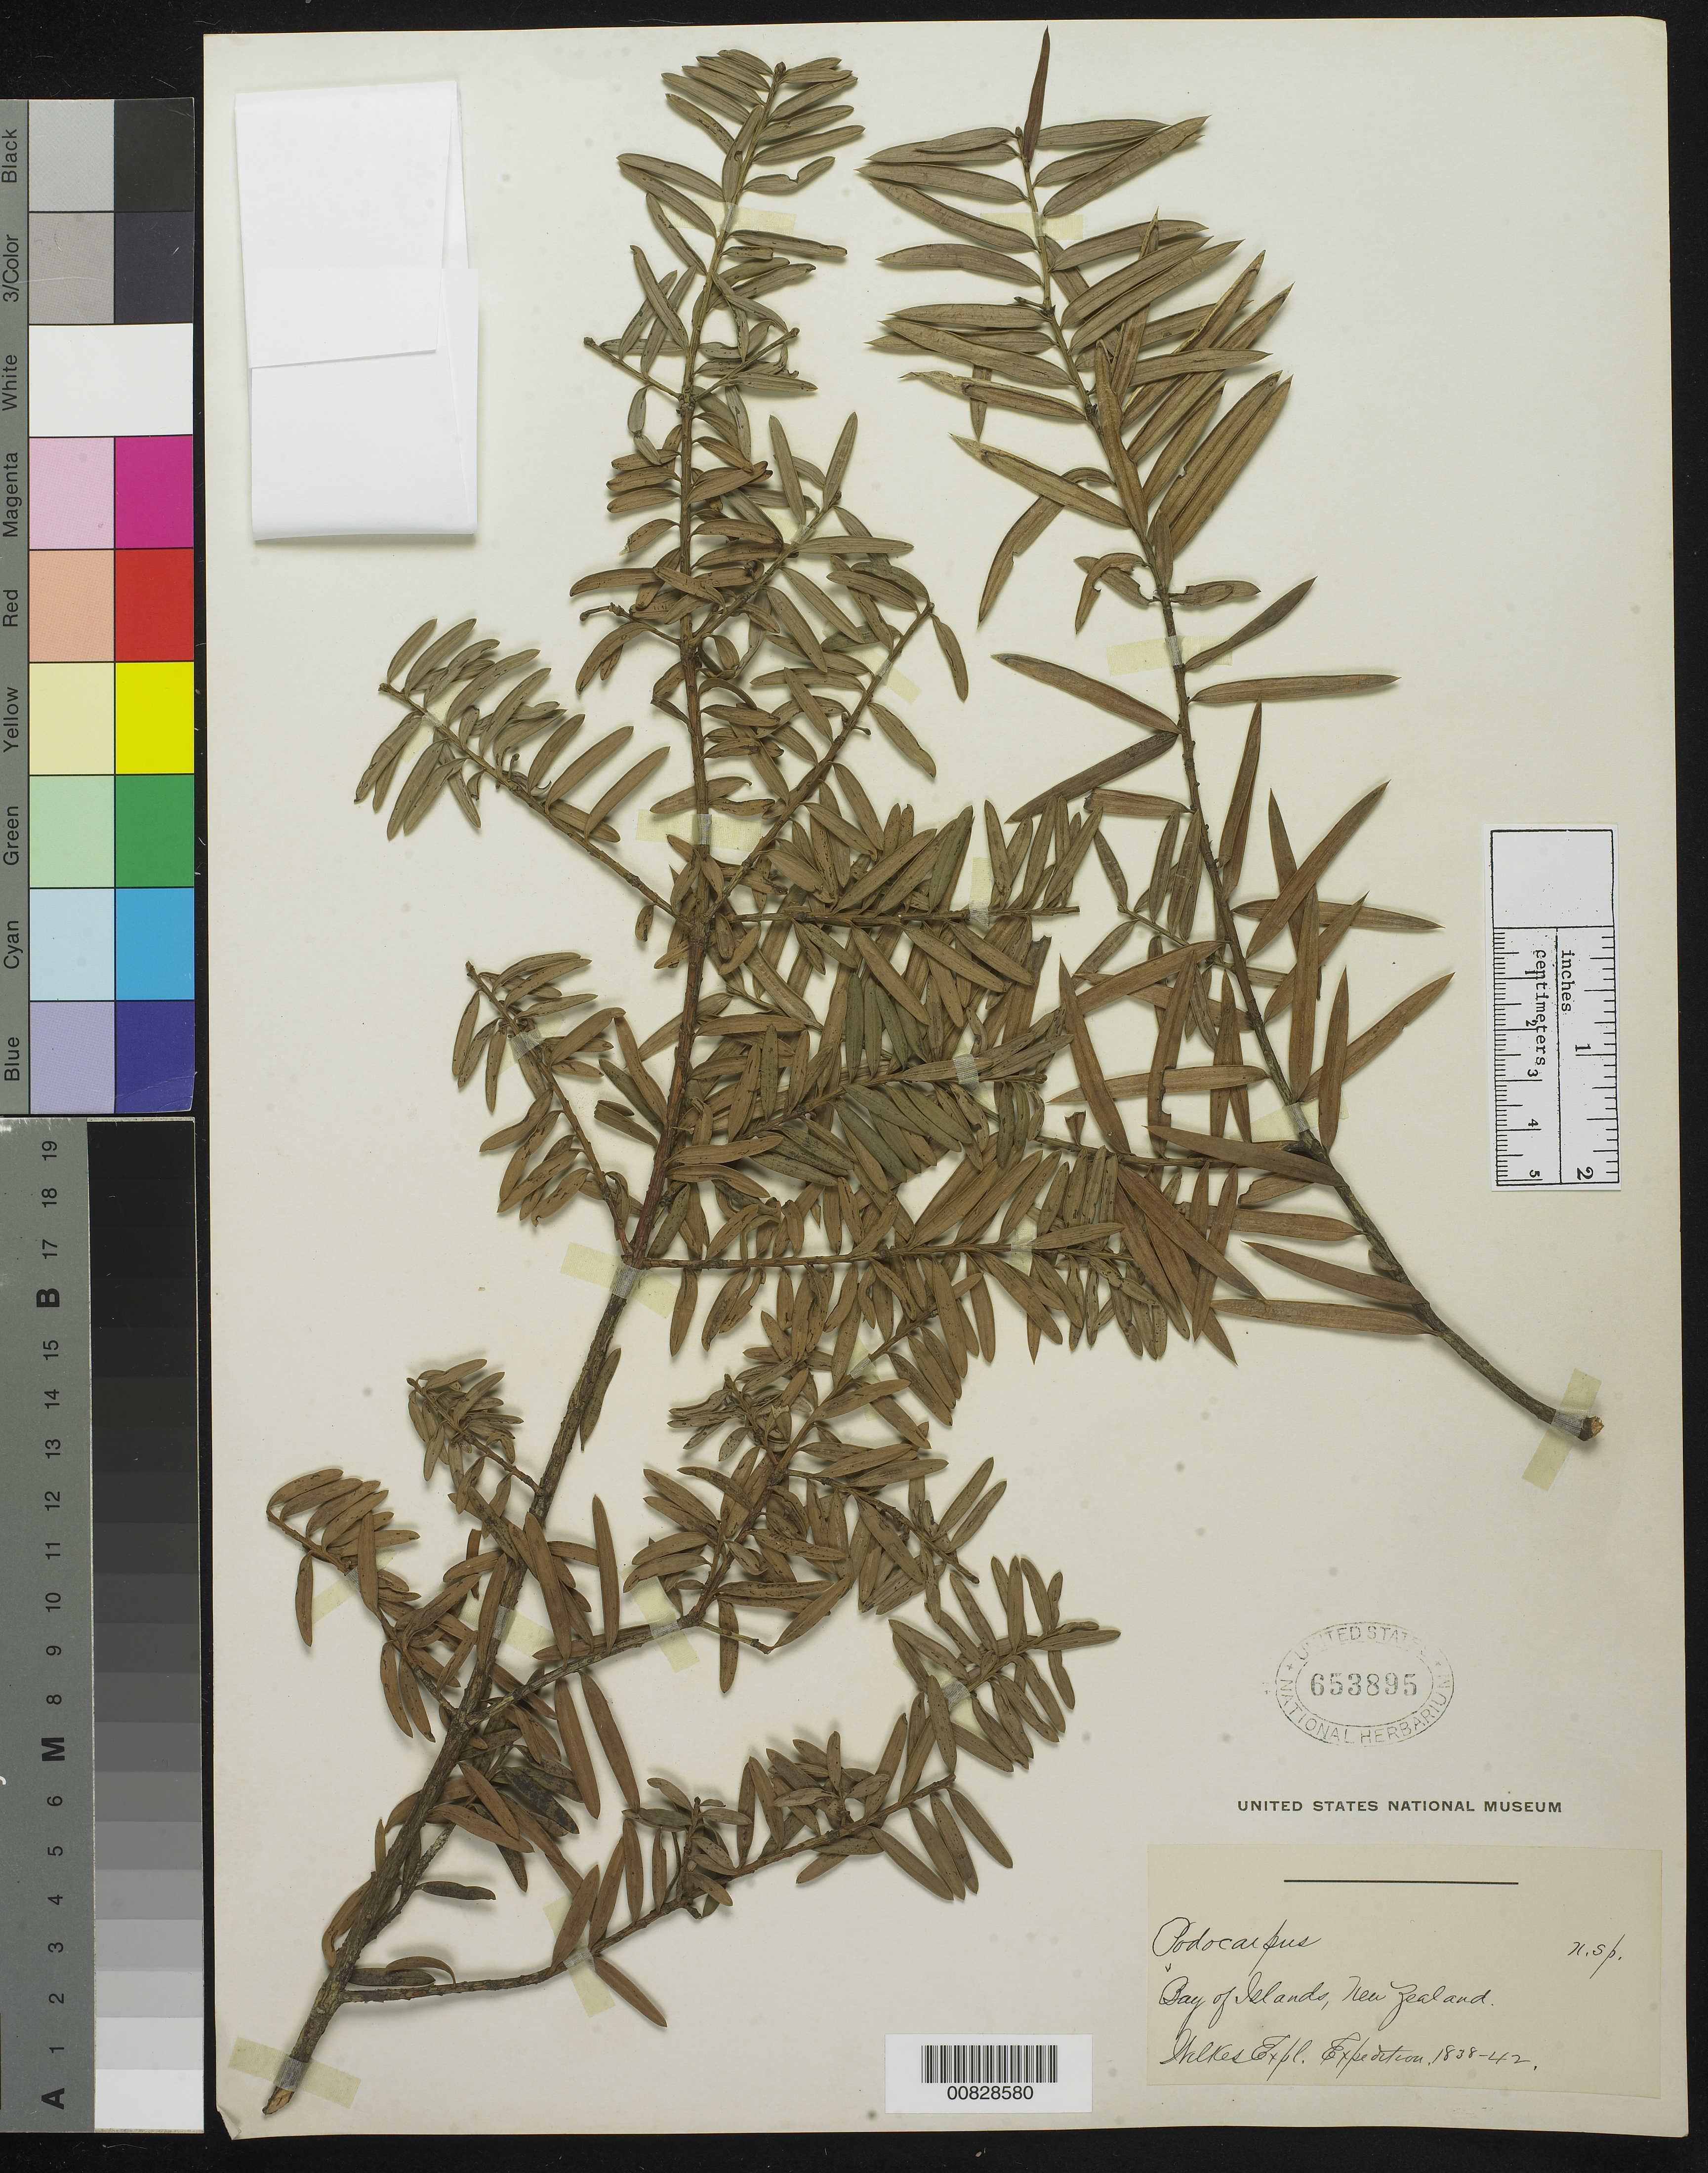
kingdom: Plantae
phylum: Tracheophyta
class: Pinopsida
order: Pinales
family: Podocarpaceae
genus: Podocarpus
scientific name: Podocarpus totara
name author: G. Benn. ex D. Don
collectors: Wilkes Explor. Exped.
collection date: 1838/1842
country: New Zealand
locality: Bay of Islands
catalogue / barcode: US 653895